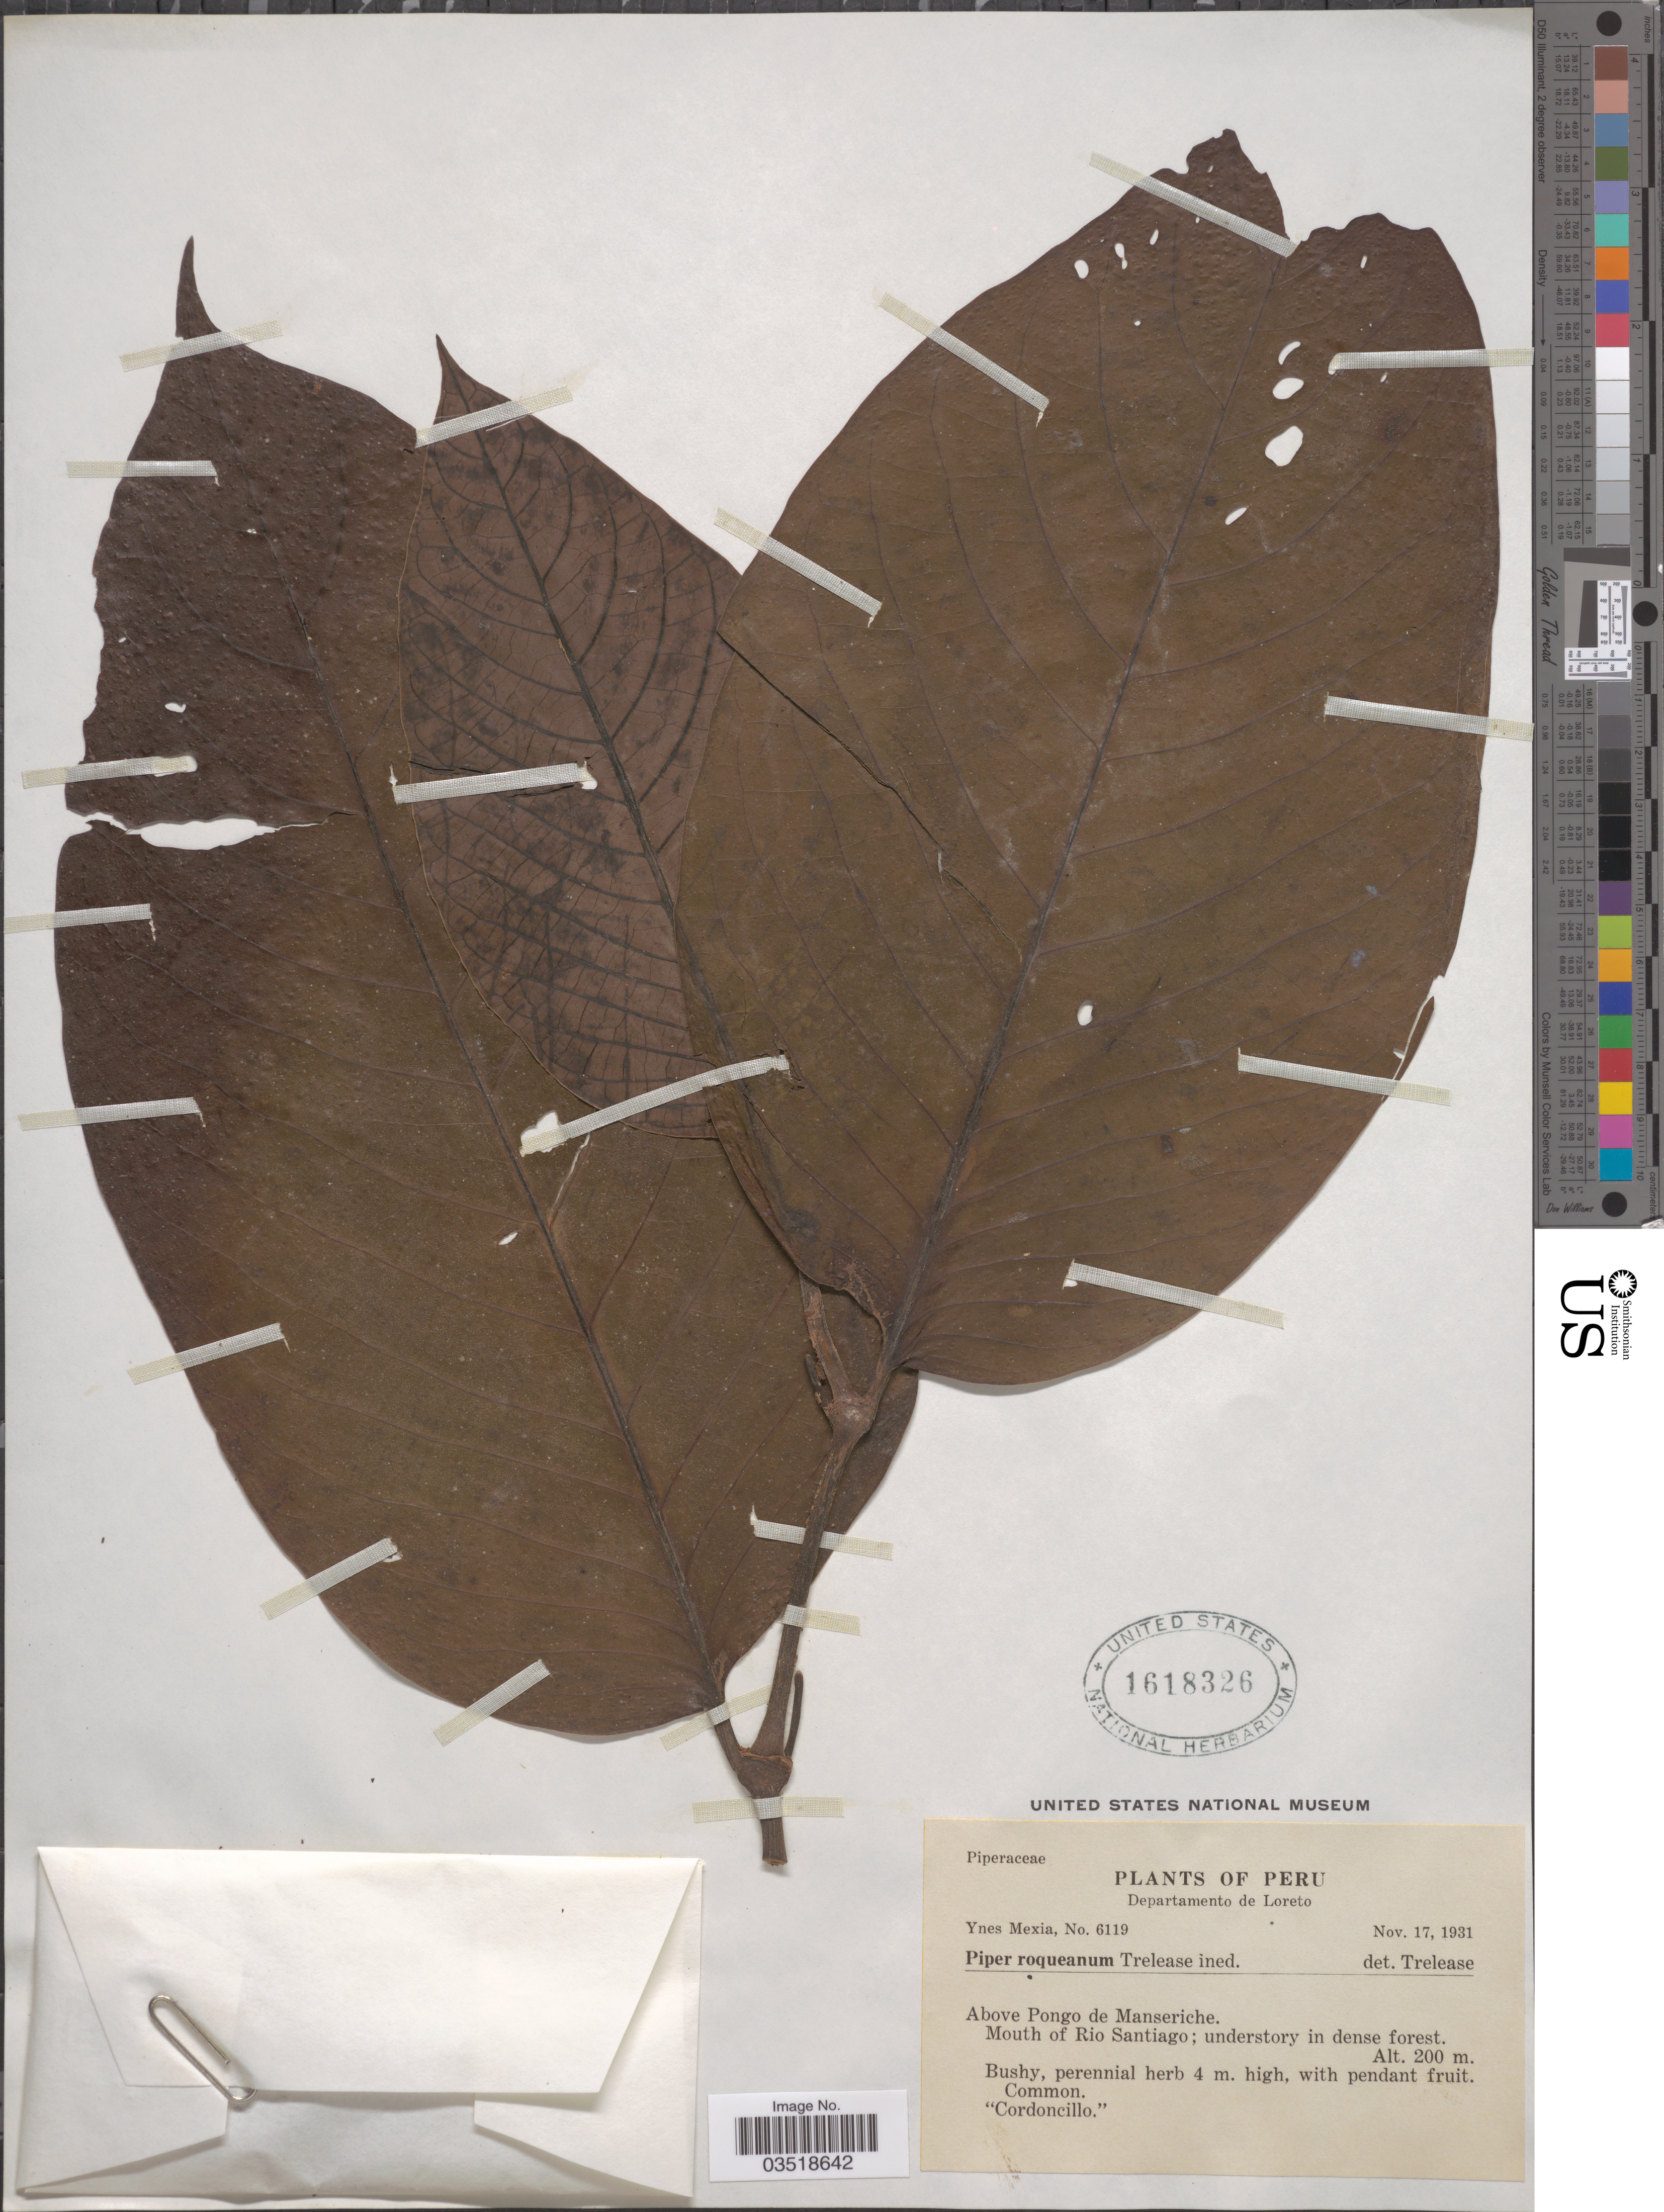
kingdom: Plantae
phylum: Tracheophyta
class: Magnoliopsida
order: Piperales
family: Piperaceae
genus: Piper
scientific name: Piper roqueanum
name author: Trel. in J.F. Macbr.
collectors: Y. Mexia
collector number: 6119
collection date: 1931-11-17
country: Peru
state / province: Loreto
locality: Departamento de Loreto. Above Pongo de Manseriche. Mouth of Rio Santiago.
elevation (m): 200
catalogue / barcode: US 1618326